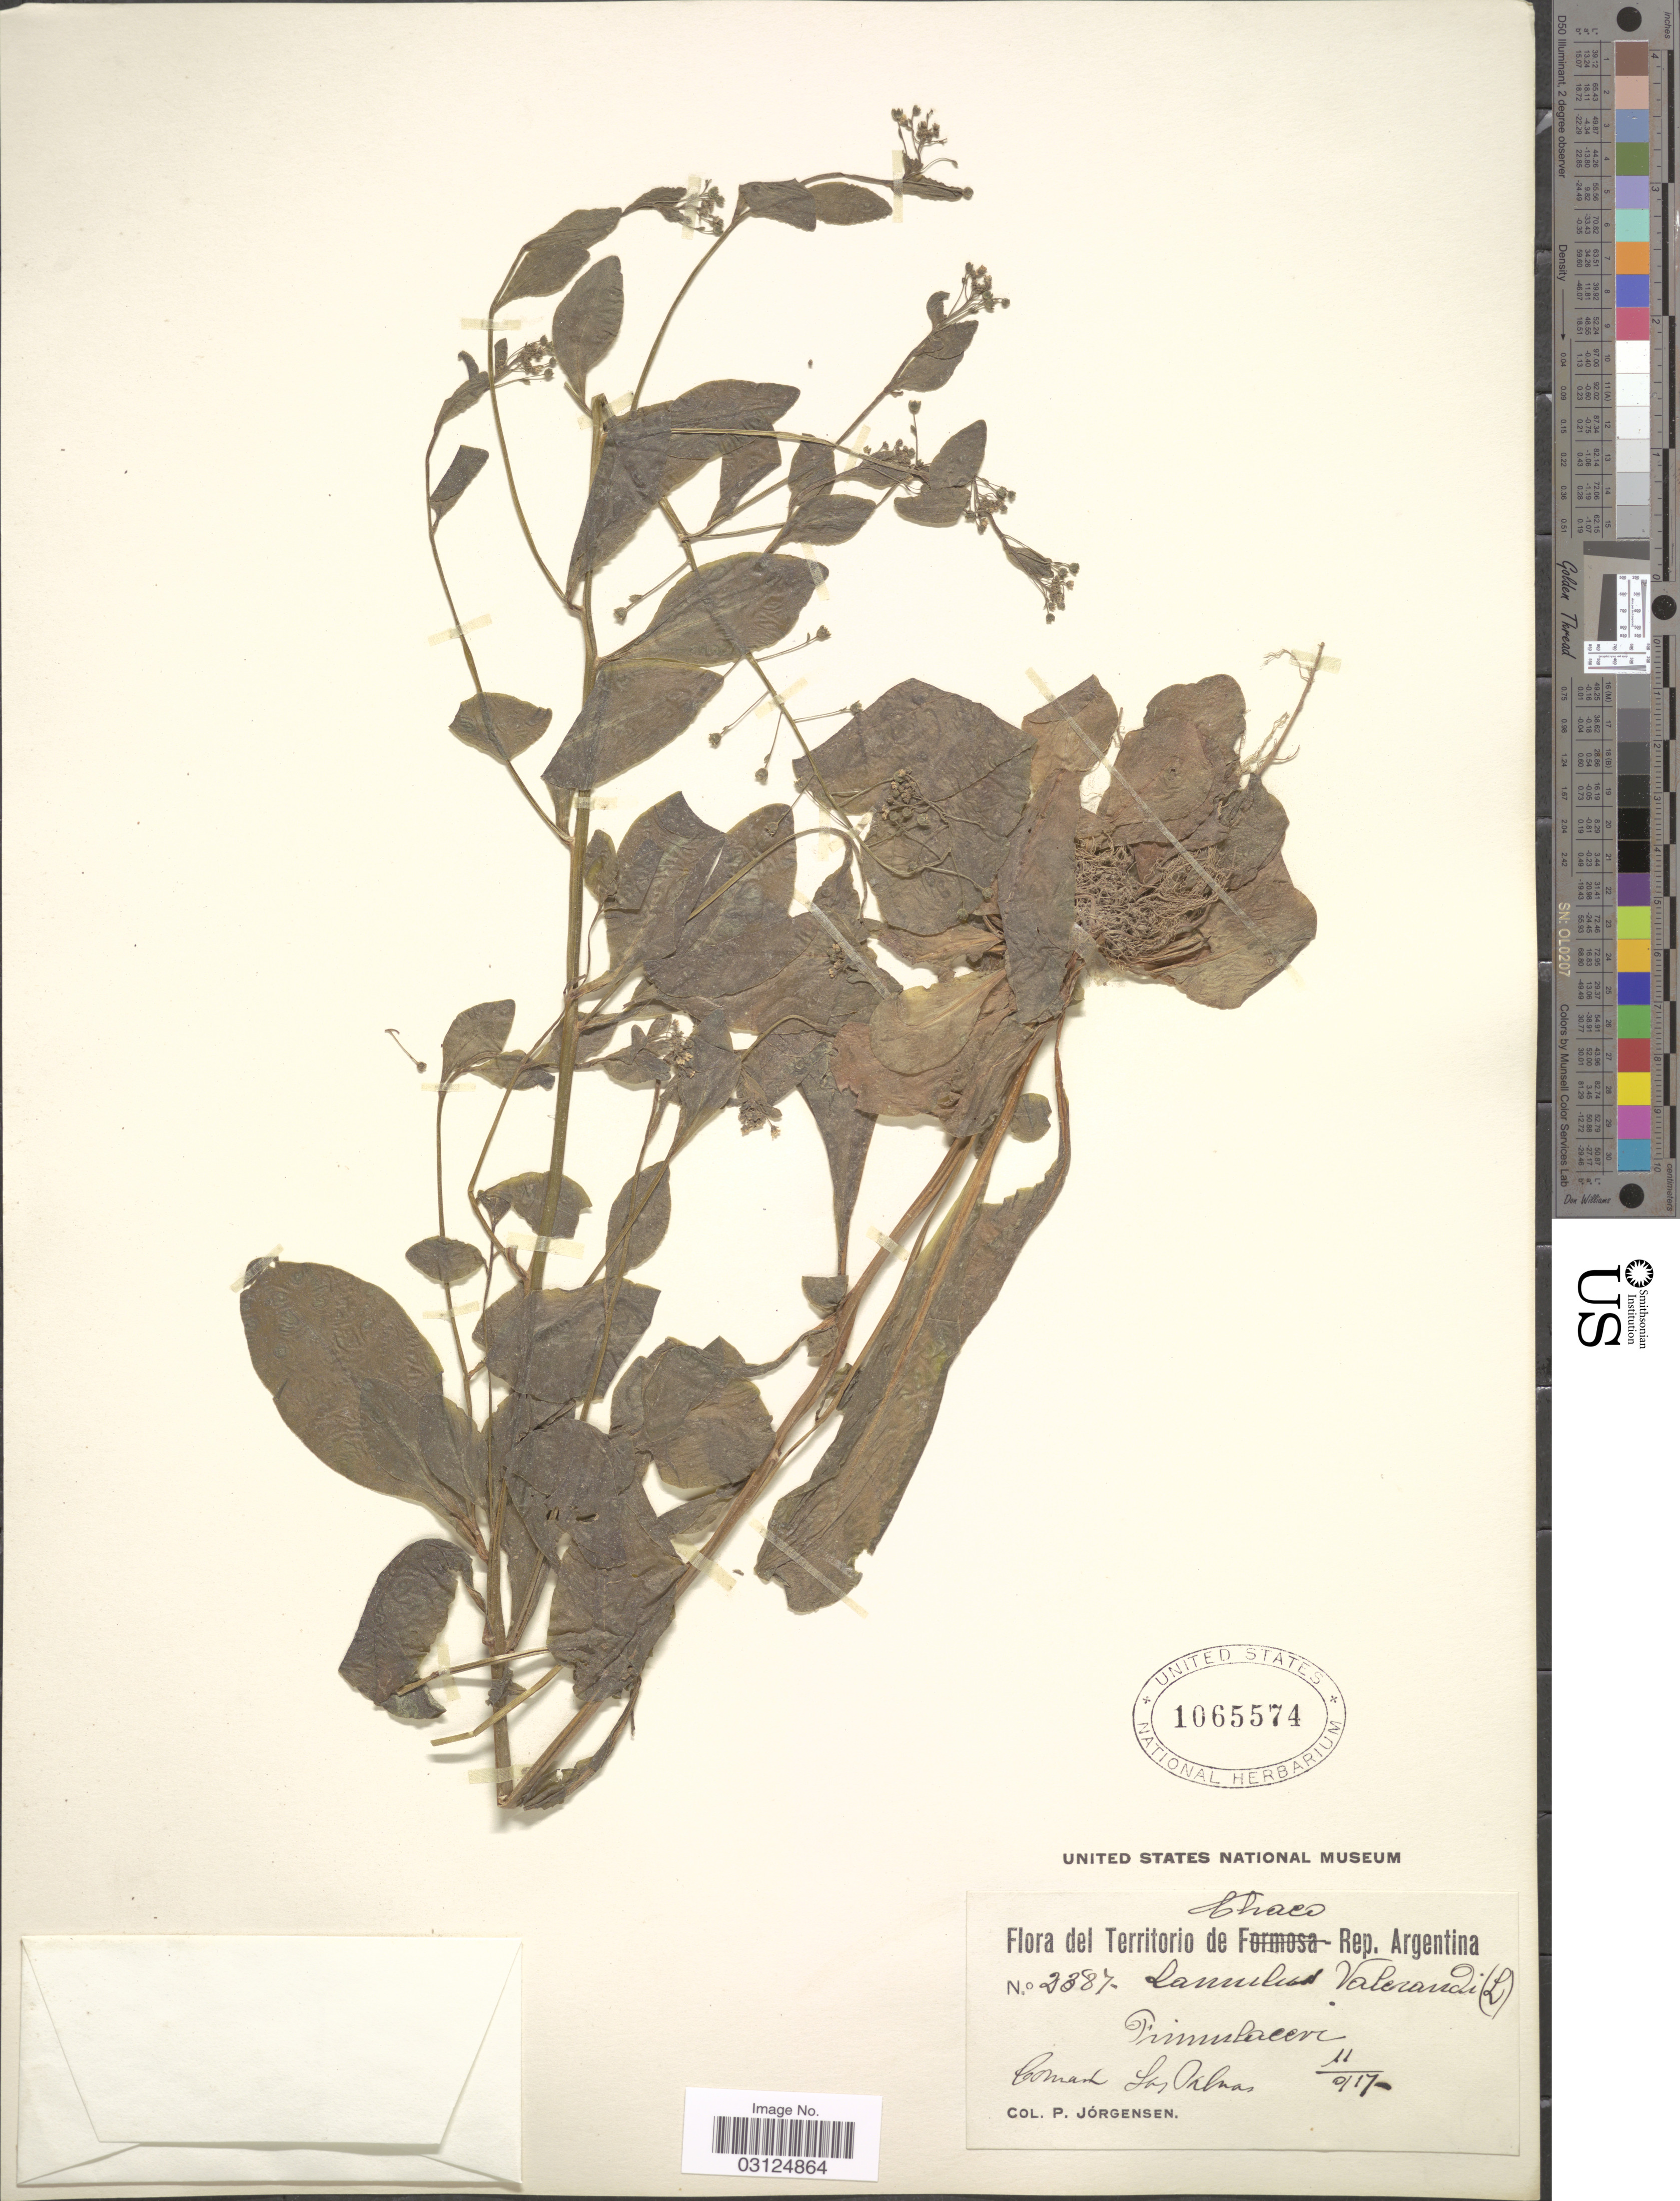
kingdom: Plantae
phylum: Tracheophyta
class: Magnoliopsida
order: Ericales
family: Primulaceae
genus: Samolus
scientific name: Samolus valerandi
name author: L.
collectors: P. Jörgensen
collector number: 2387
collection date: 1917-11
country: Argentina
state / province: Chaco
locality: Las Palmas.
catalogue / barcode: US 1065574